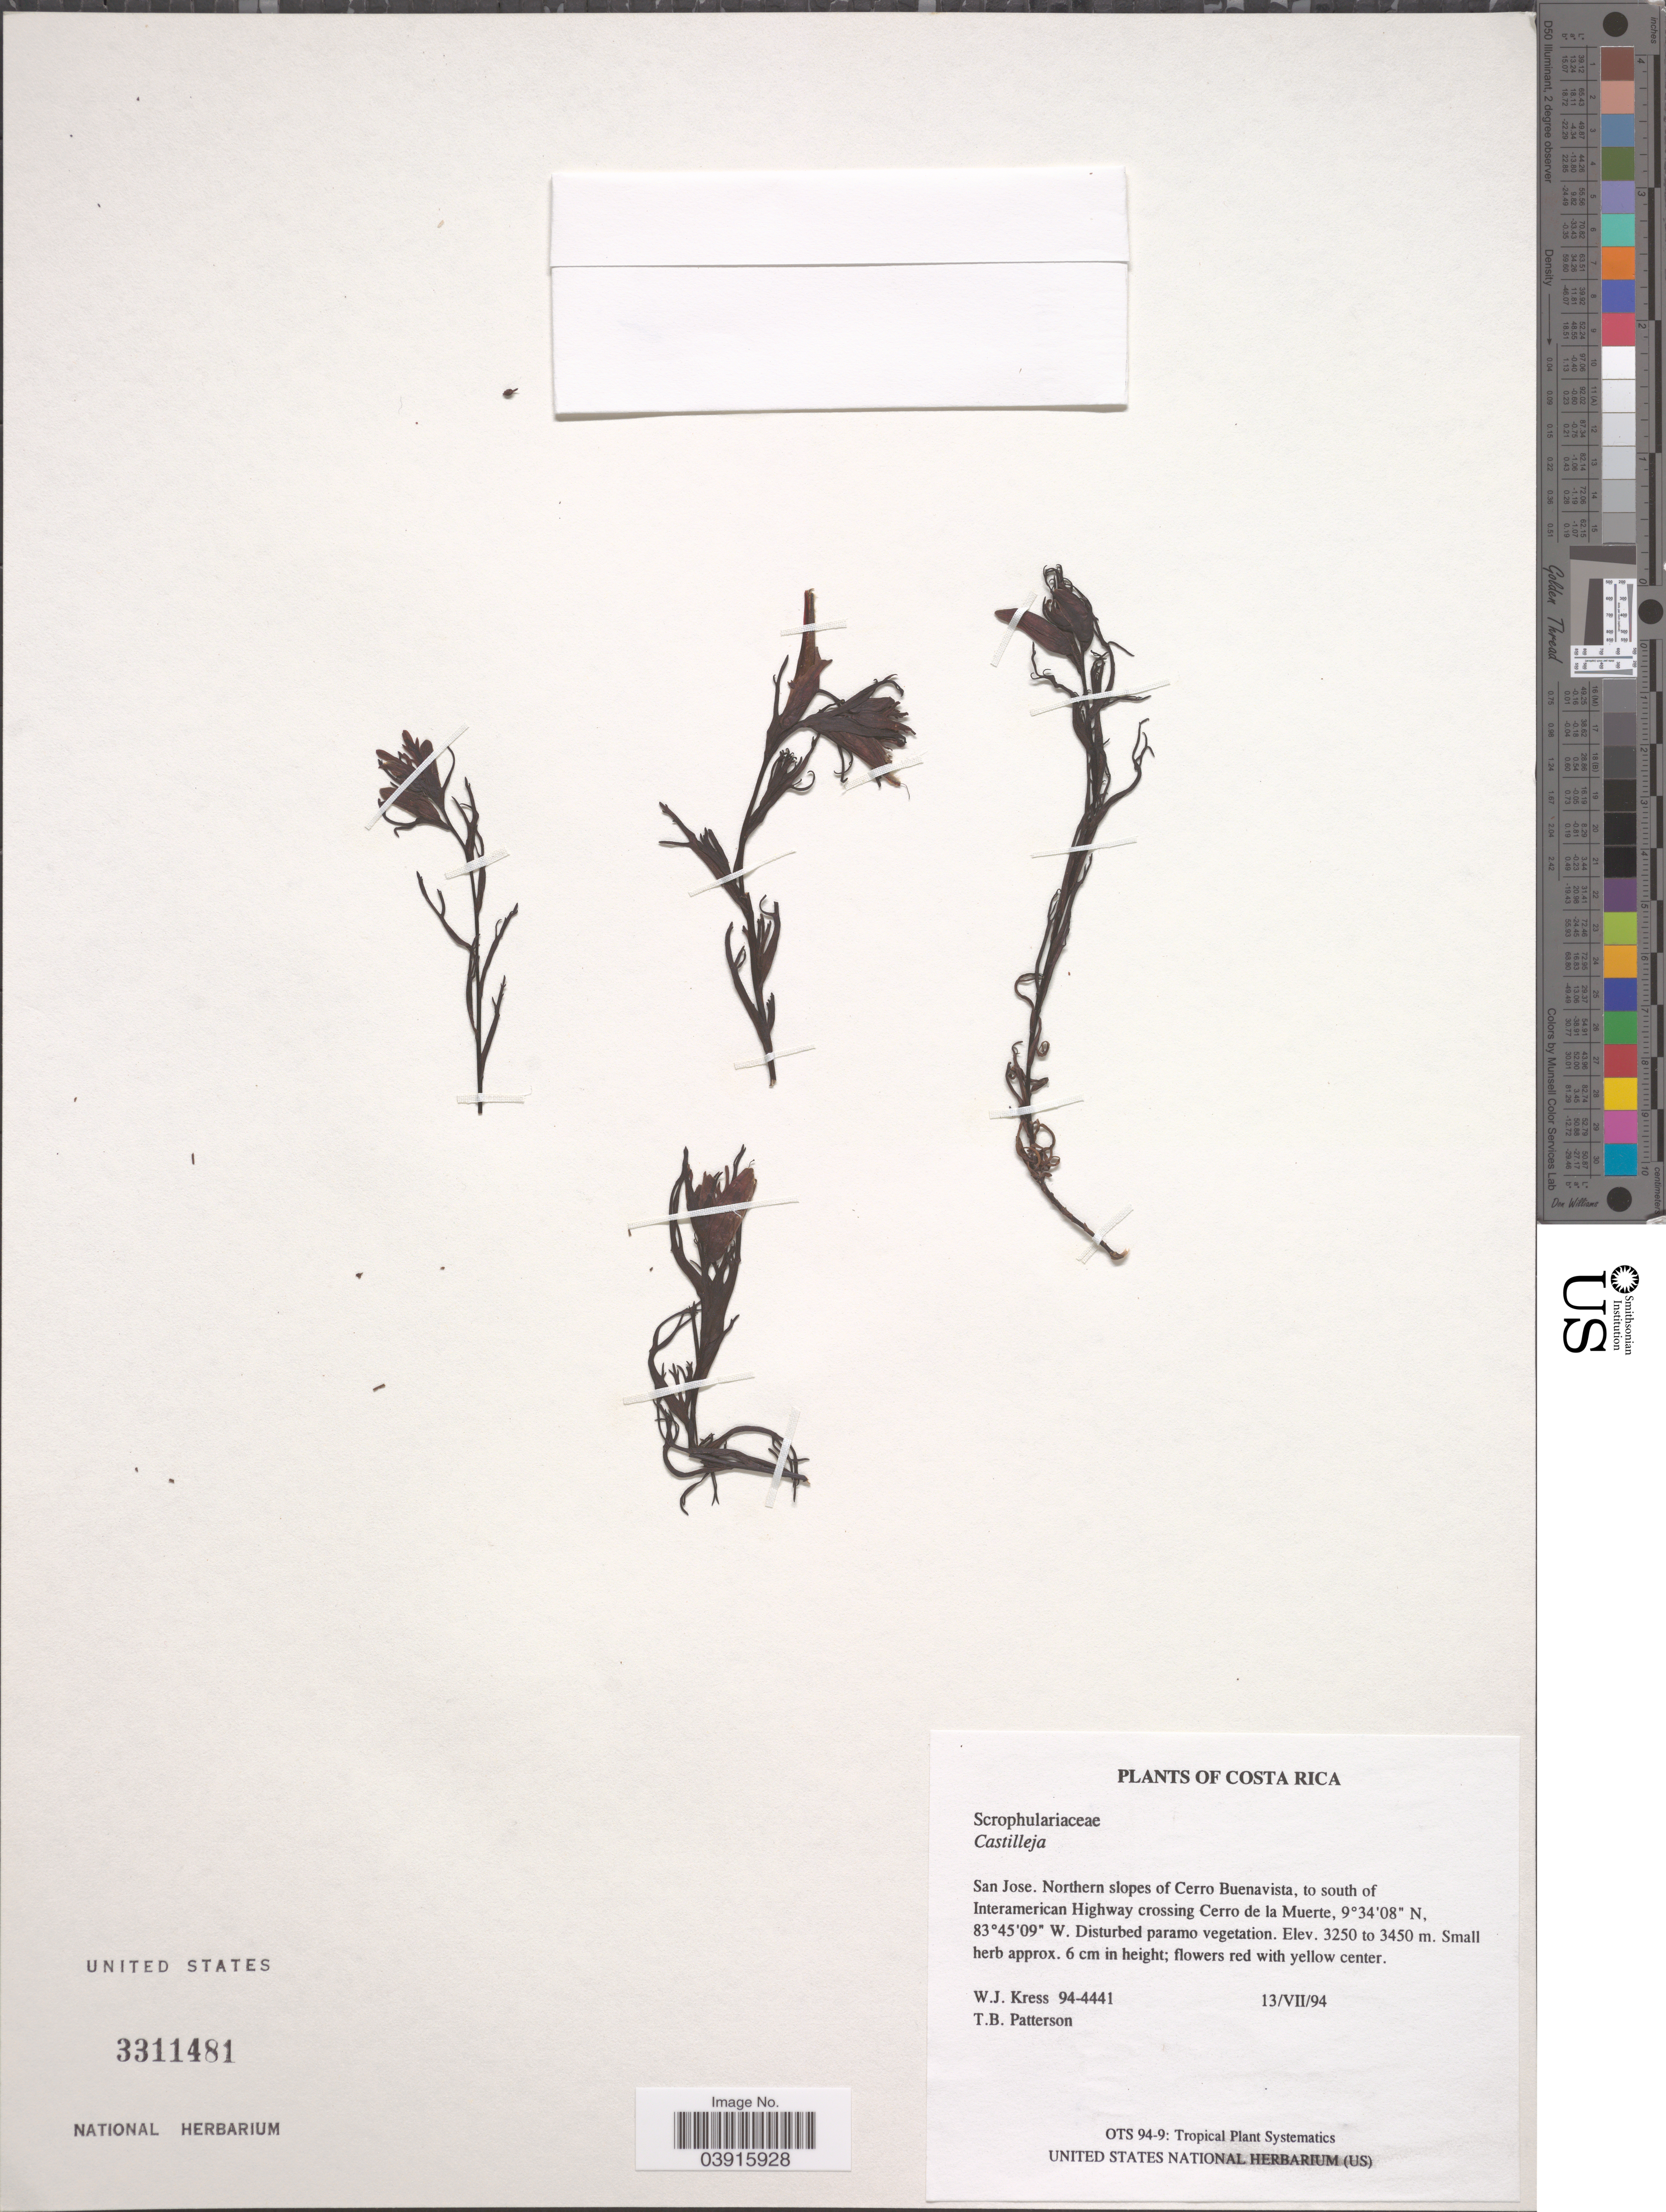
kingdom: Plantae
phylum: Tracheophyta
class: Magnoliopsida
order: Lamiales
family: Orobanchaceae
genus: Castilleja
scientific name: Castilleja sp.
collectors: W. J. Kress & T. B. Patterson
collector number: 94-4441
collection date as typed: Transcribed d/m/y: 13/7/94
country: Costa Rica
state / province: San José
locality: Northern slopes of Cerro Buenavista, to south of Interamerican Highway crossing Cerro de la Muerte.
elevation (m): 3250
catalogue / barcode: US 3311481